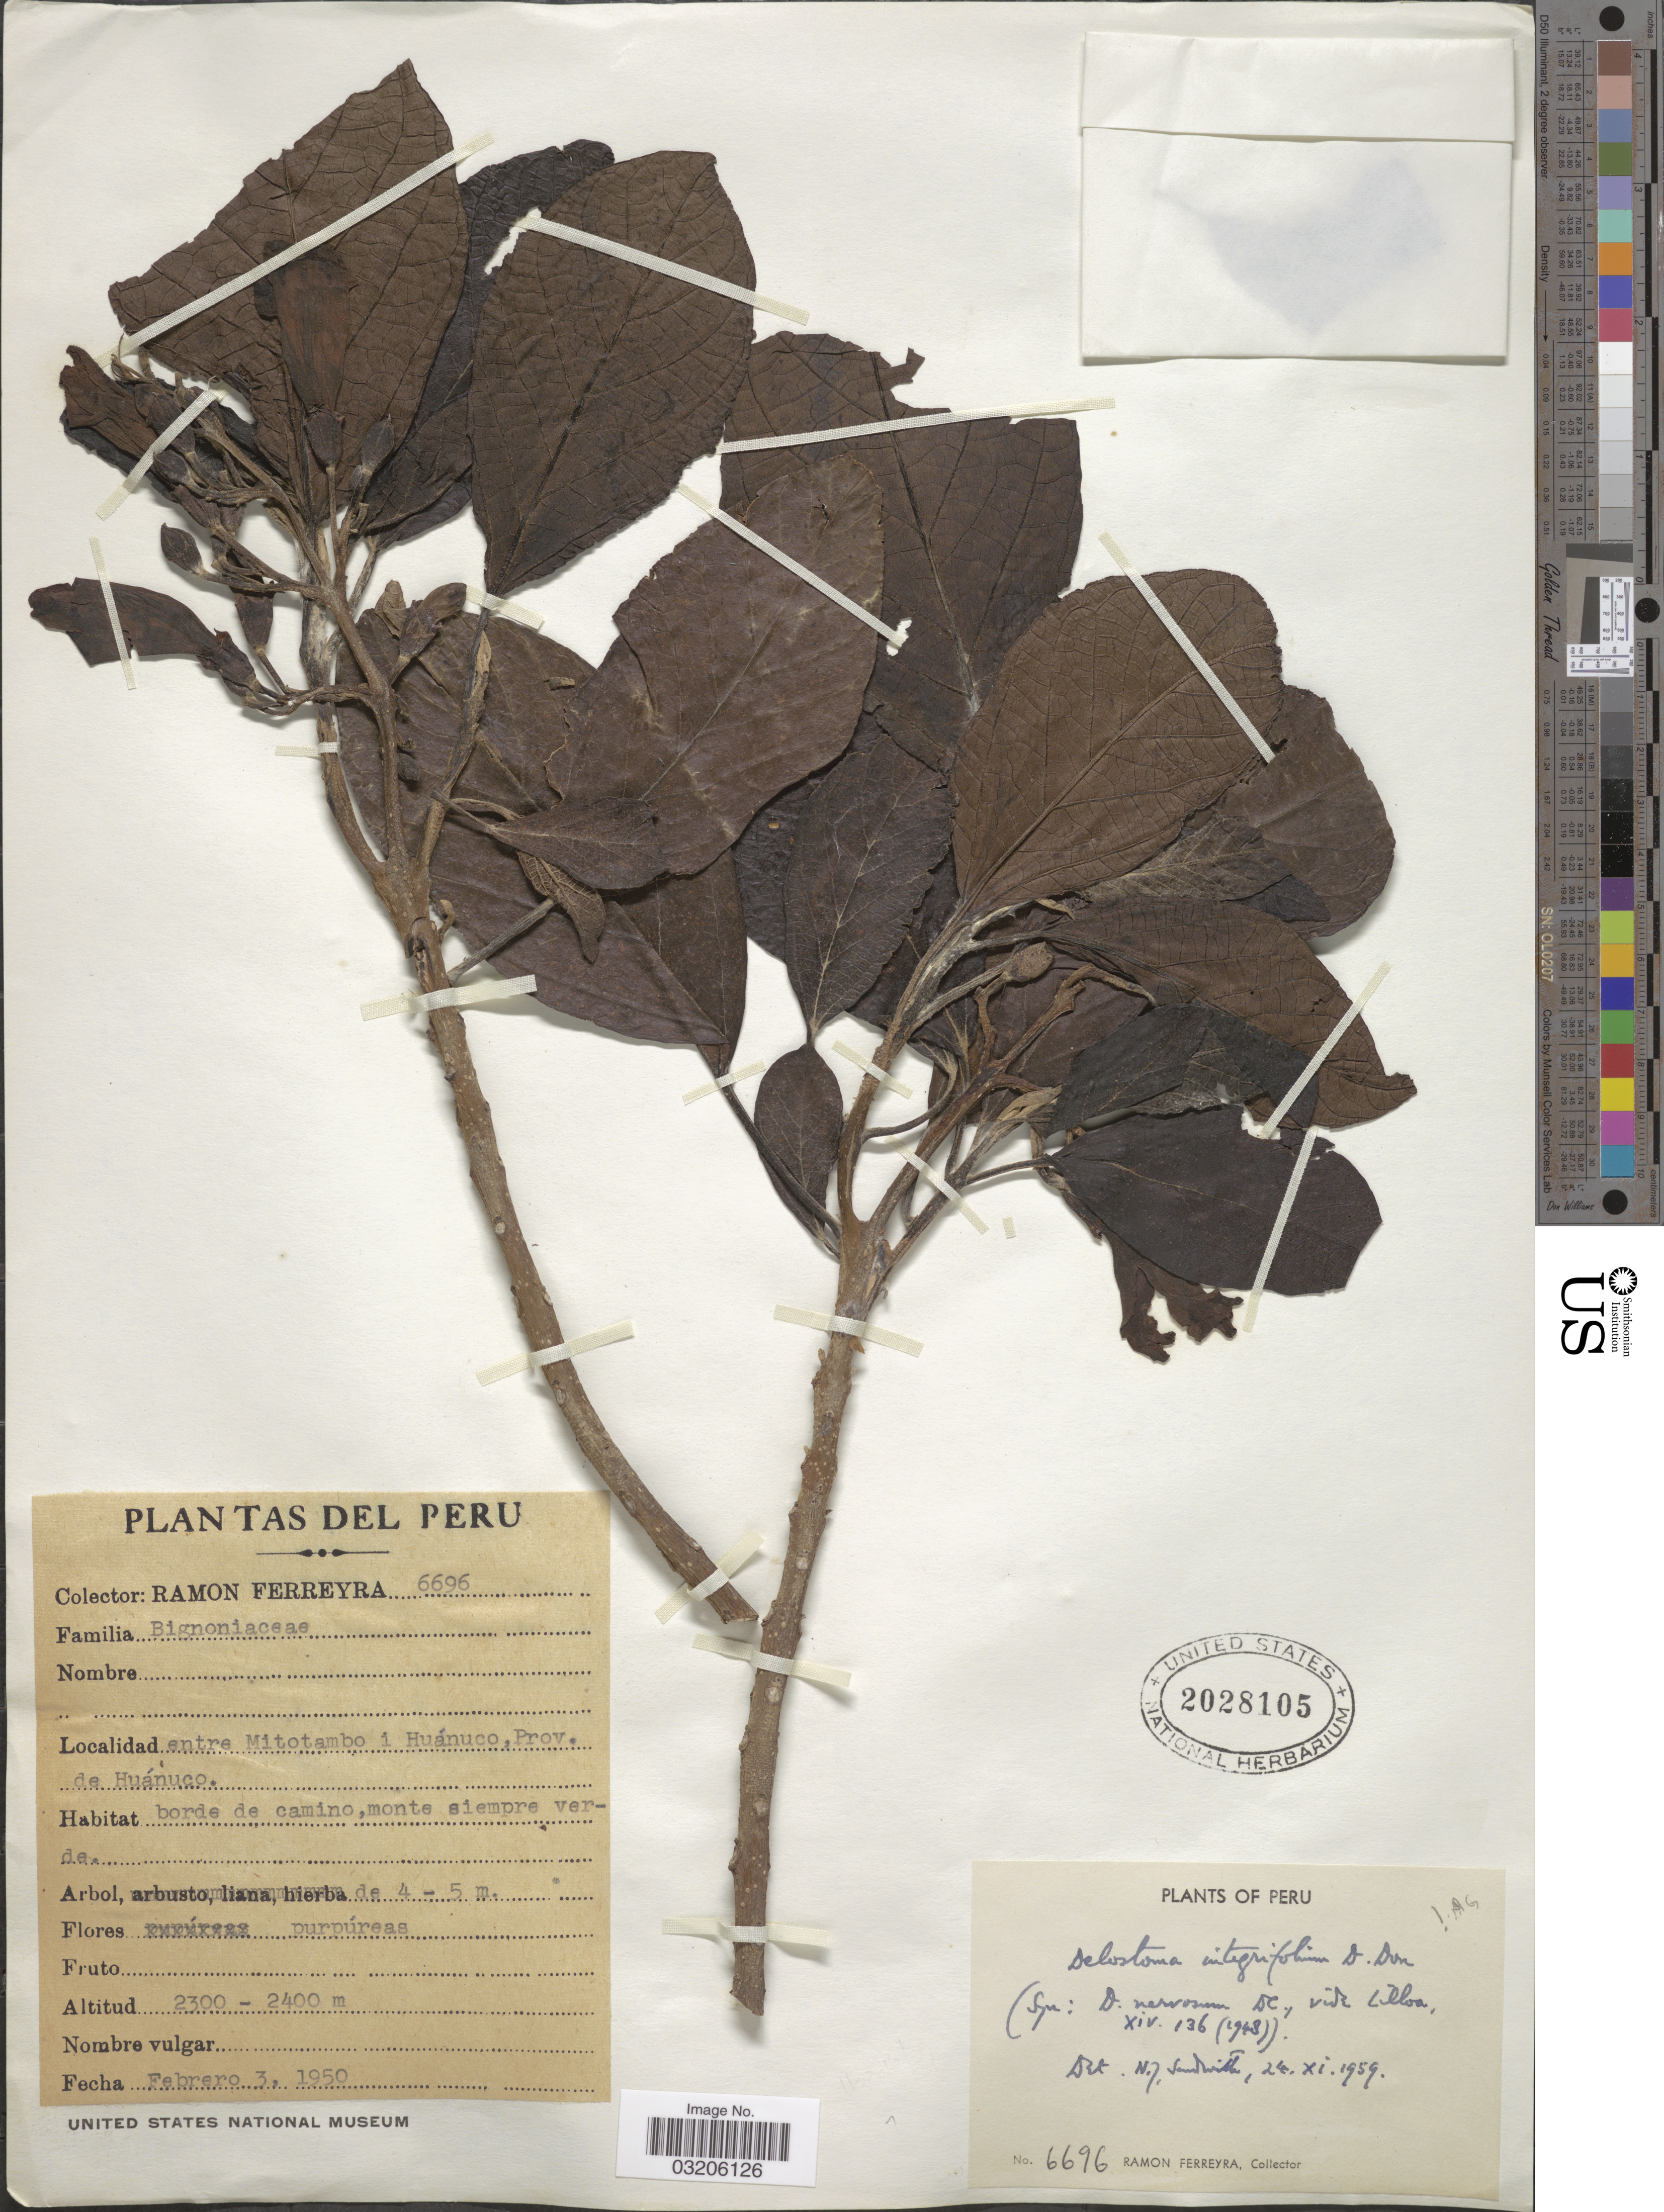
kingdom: Plantae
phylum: Tracheophyta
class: Magnoliopsida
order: Lamiales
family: Bignoniaceae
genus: Delostoma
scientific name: Delostoma integrifolium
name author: D. Don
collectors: R. A. Ferreyra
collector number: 6696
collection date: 1950-02-03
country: Peru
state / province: Huánuco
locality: Entre Mitotambo 1 Huánuco, Prov. de Huánuco.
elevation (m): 2300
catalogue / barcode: US 2028105